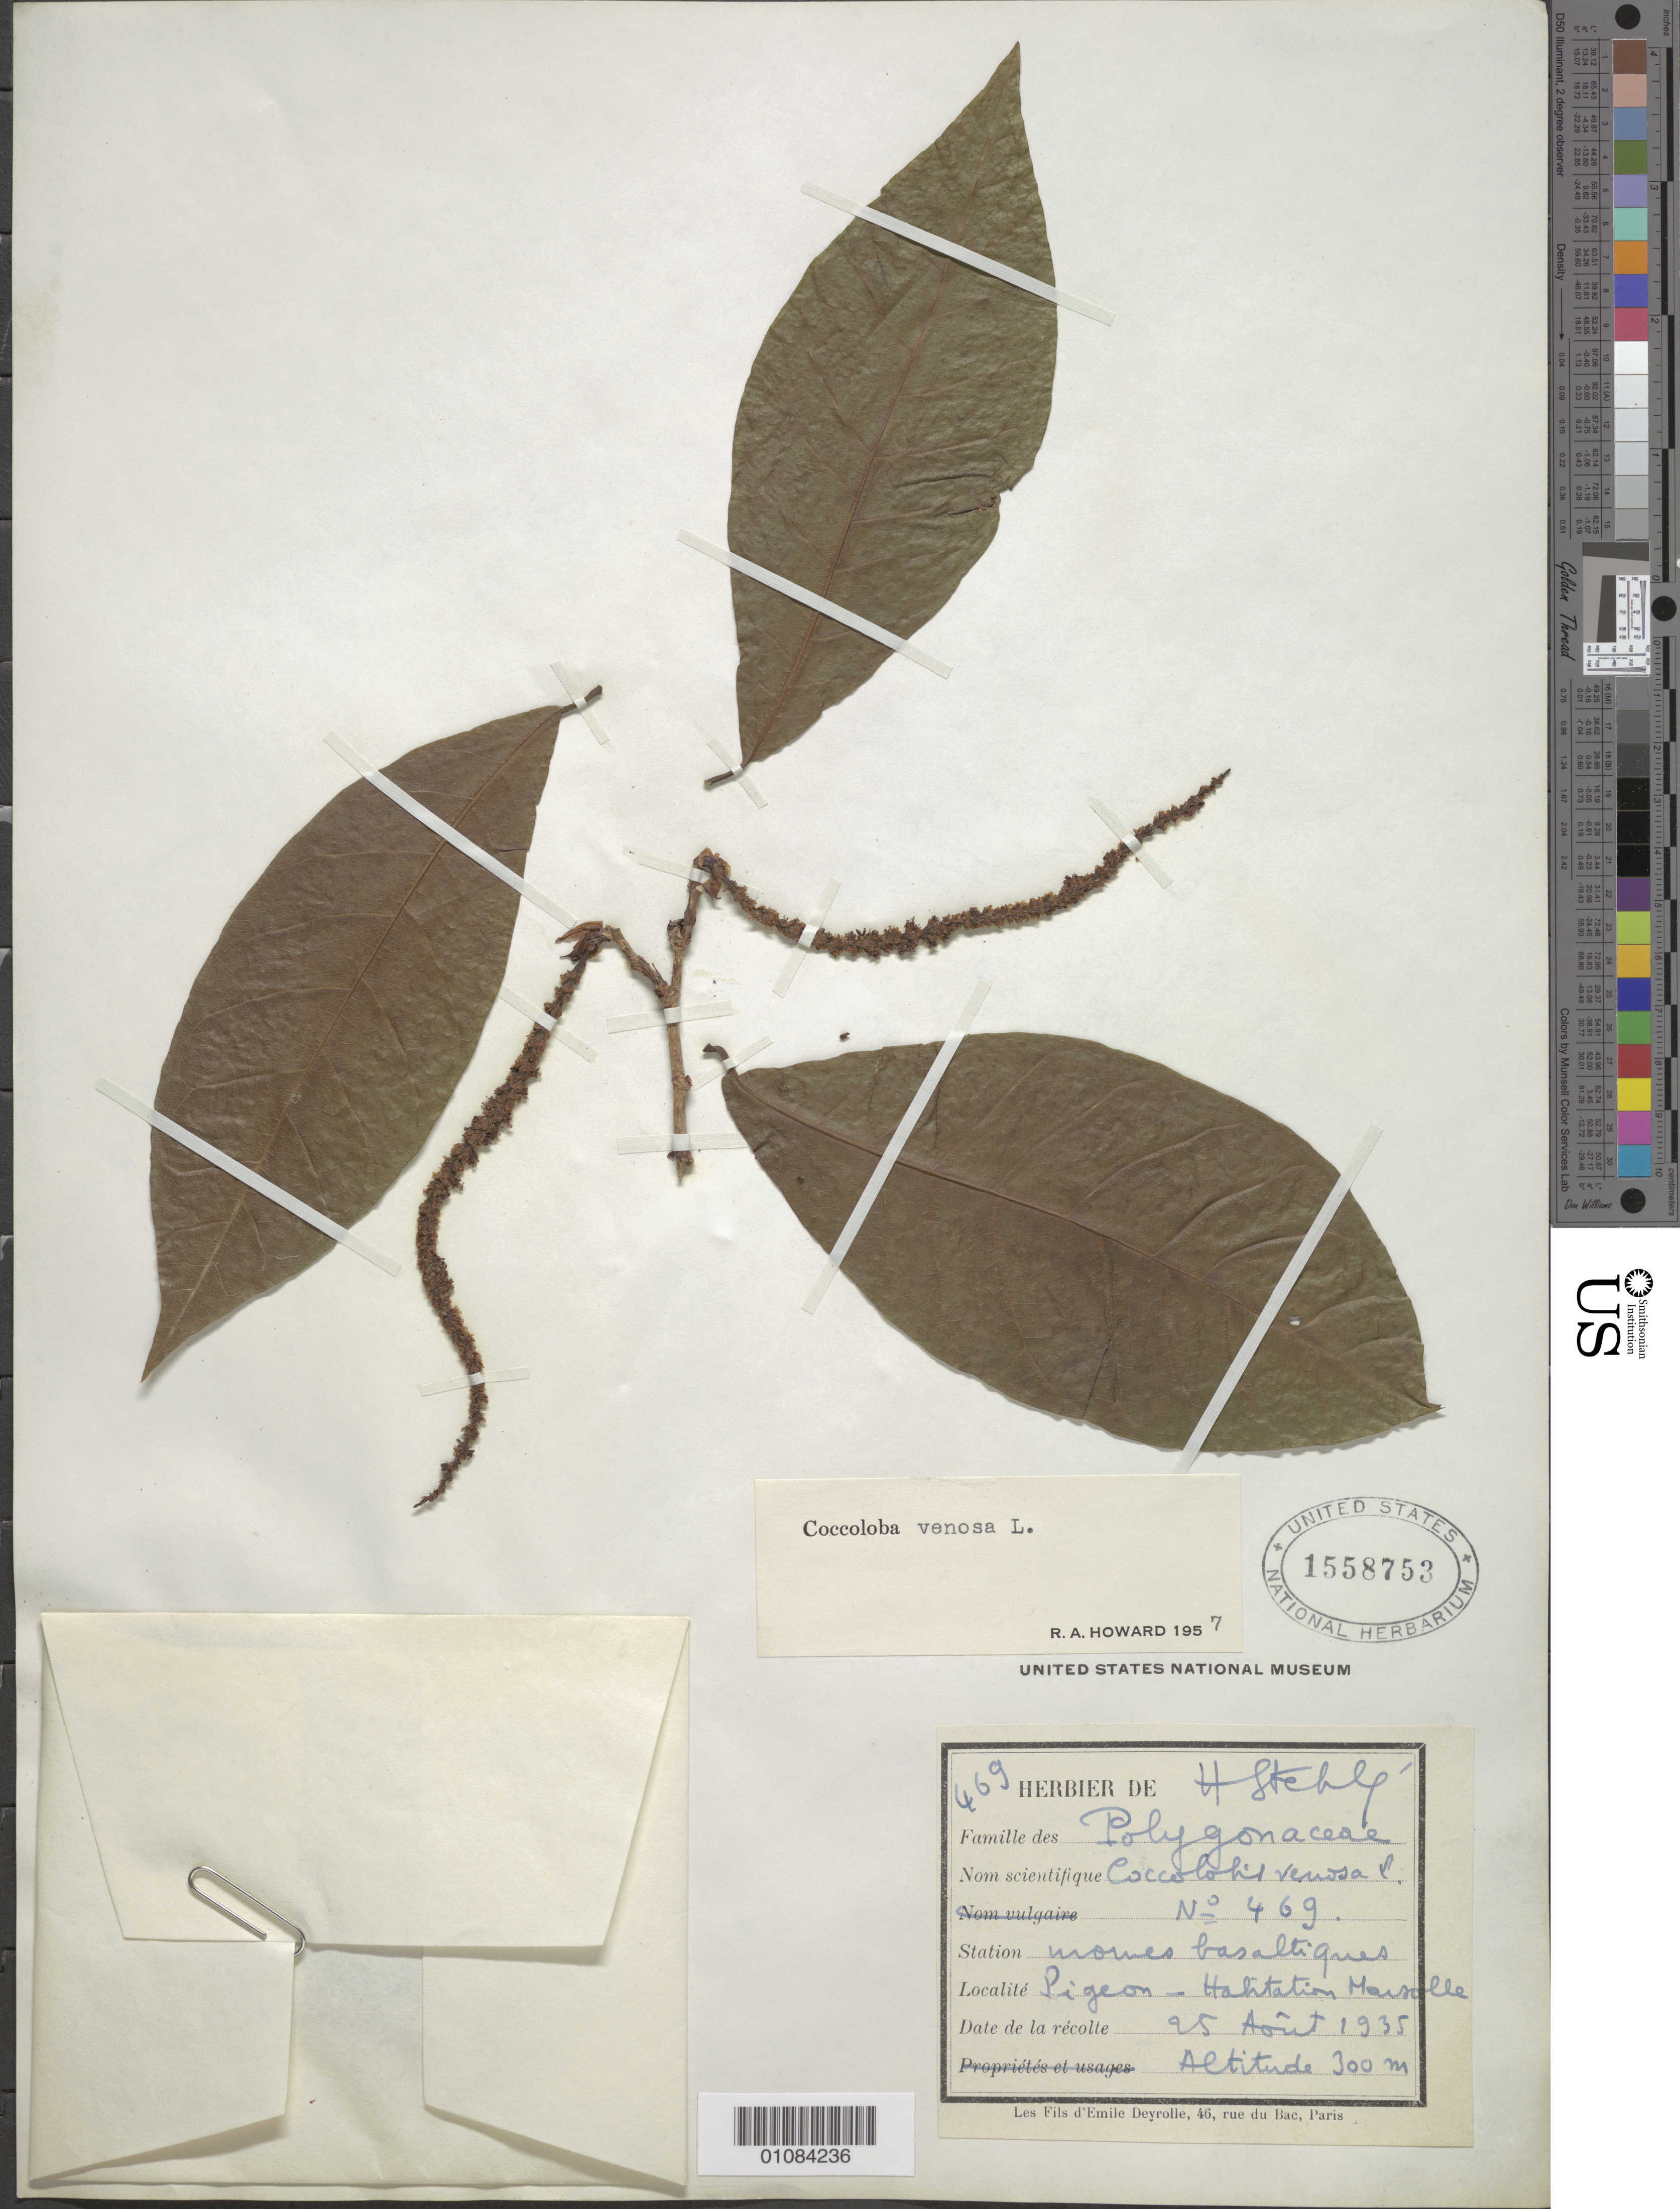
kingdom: Plantae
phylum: Tracheophyta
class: Magnoliopsida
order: Caryophyllales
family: Polygonaceae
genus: Coccoloba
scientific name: Coccoloba venosa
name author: L.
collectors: H. Stehlé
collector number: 469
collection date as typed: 25 Aug 1935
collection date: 1935-08-25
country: Guadeloupe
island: Basse Terre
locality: Pigeon- Habitation Marsolle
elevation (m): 300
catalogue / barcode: US 1558753